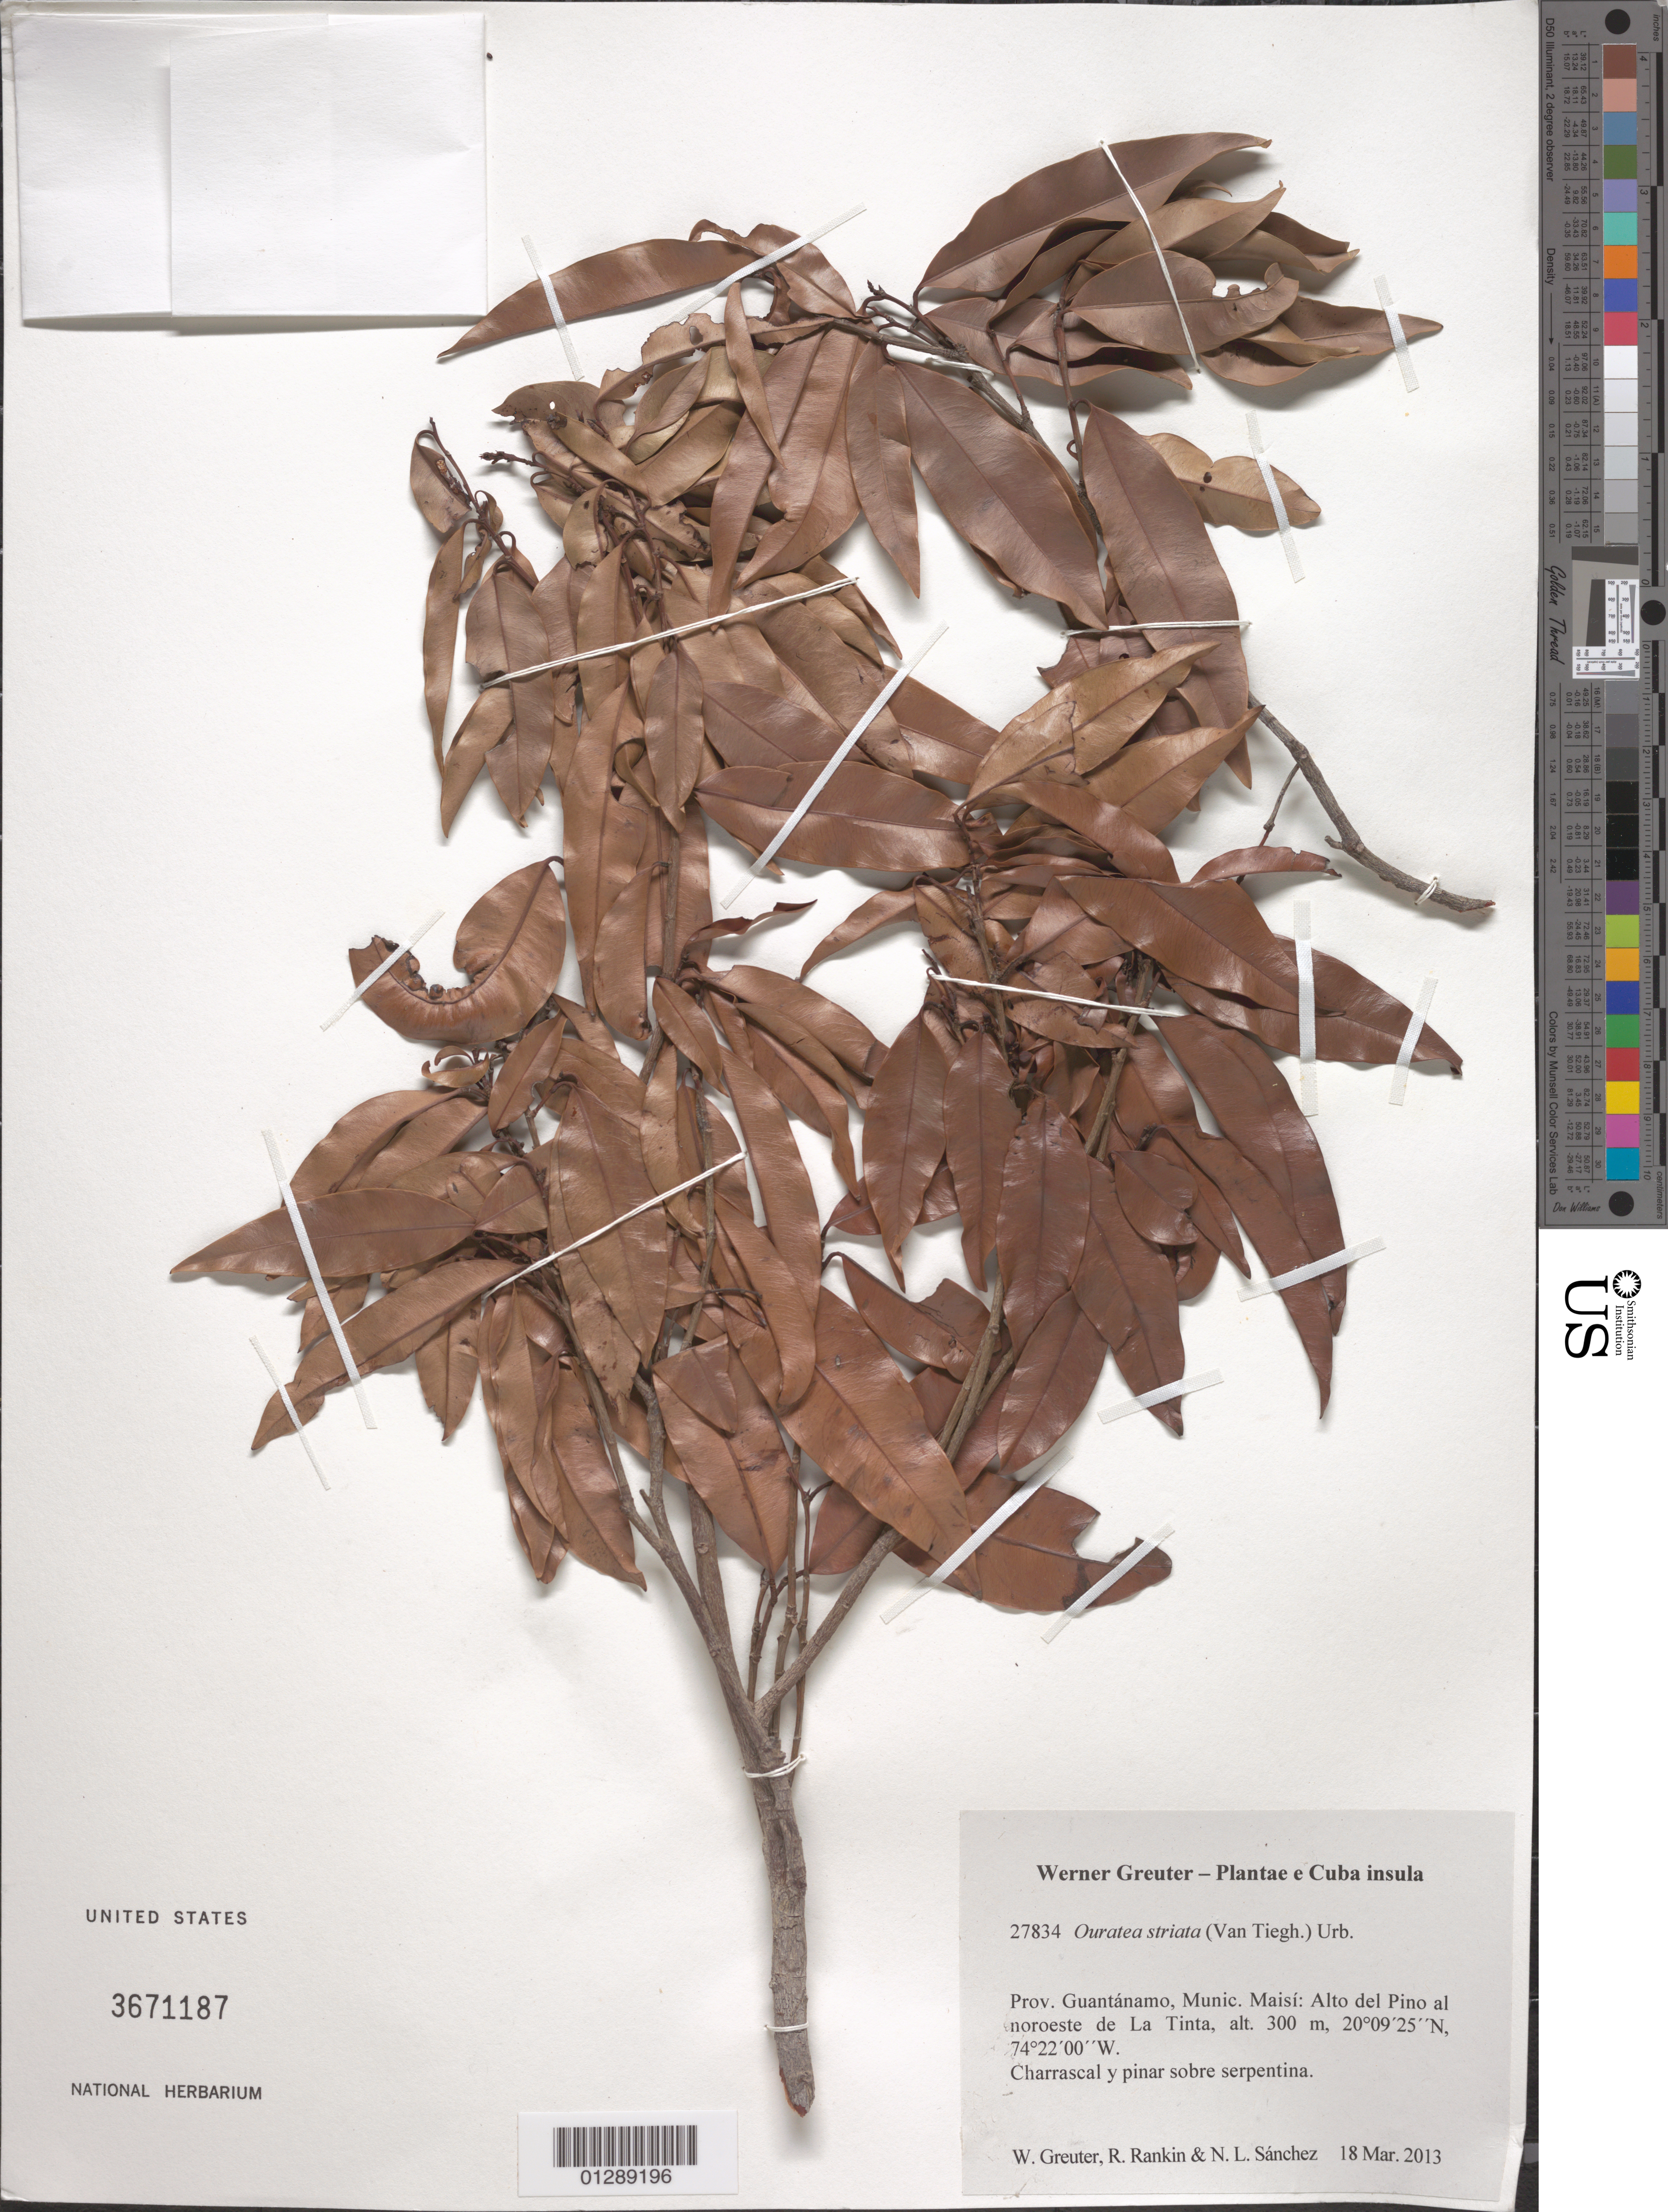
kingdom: Plantae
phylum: Tracheophyta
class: Magnoliopsida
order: Malpighiales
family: Ochnaceae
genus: Ouratea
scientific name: Ouratea striata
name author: (Tiegh.) Urb.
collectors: W. R. Greuter, R. Rankin Rodriguez & N. Sanchez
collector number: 27834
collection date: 2013-03-18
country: Cuba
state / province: Guantanamo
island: Cuba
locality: Munic. Maisí: Alto del Pino al noroeste de La Tinta.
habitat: Charrascal y pinar sobre serpentina.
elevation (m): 300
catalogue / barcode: US 3671187